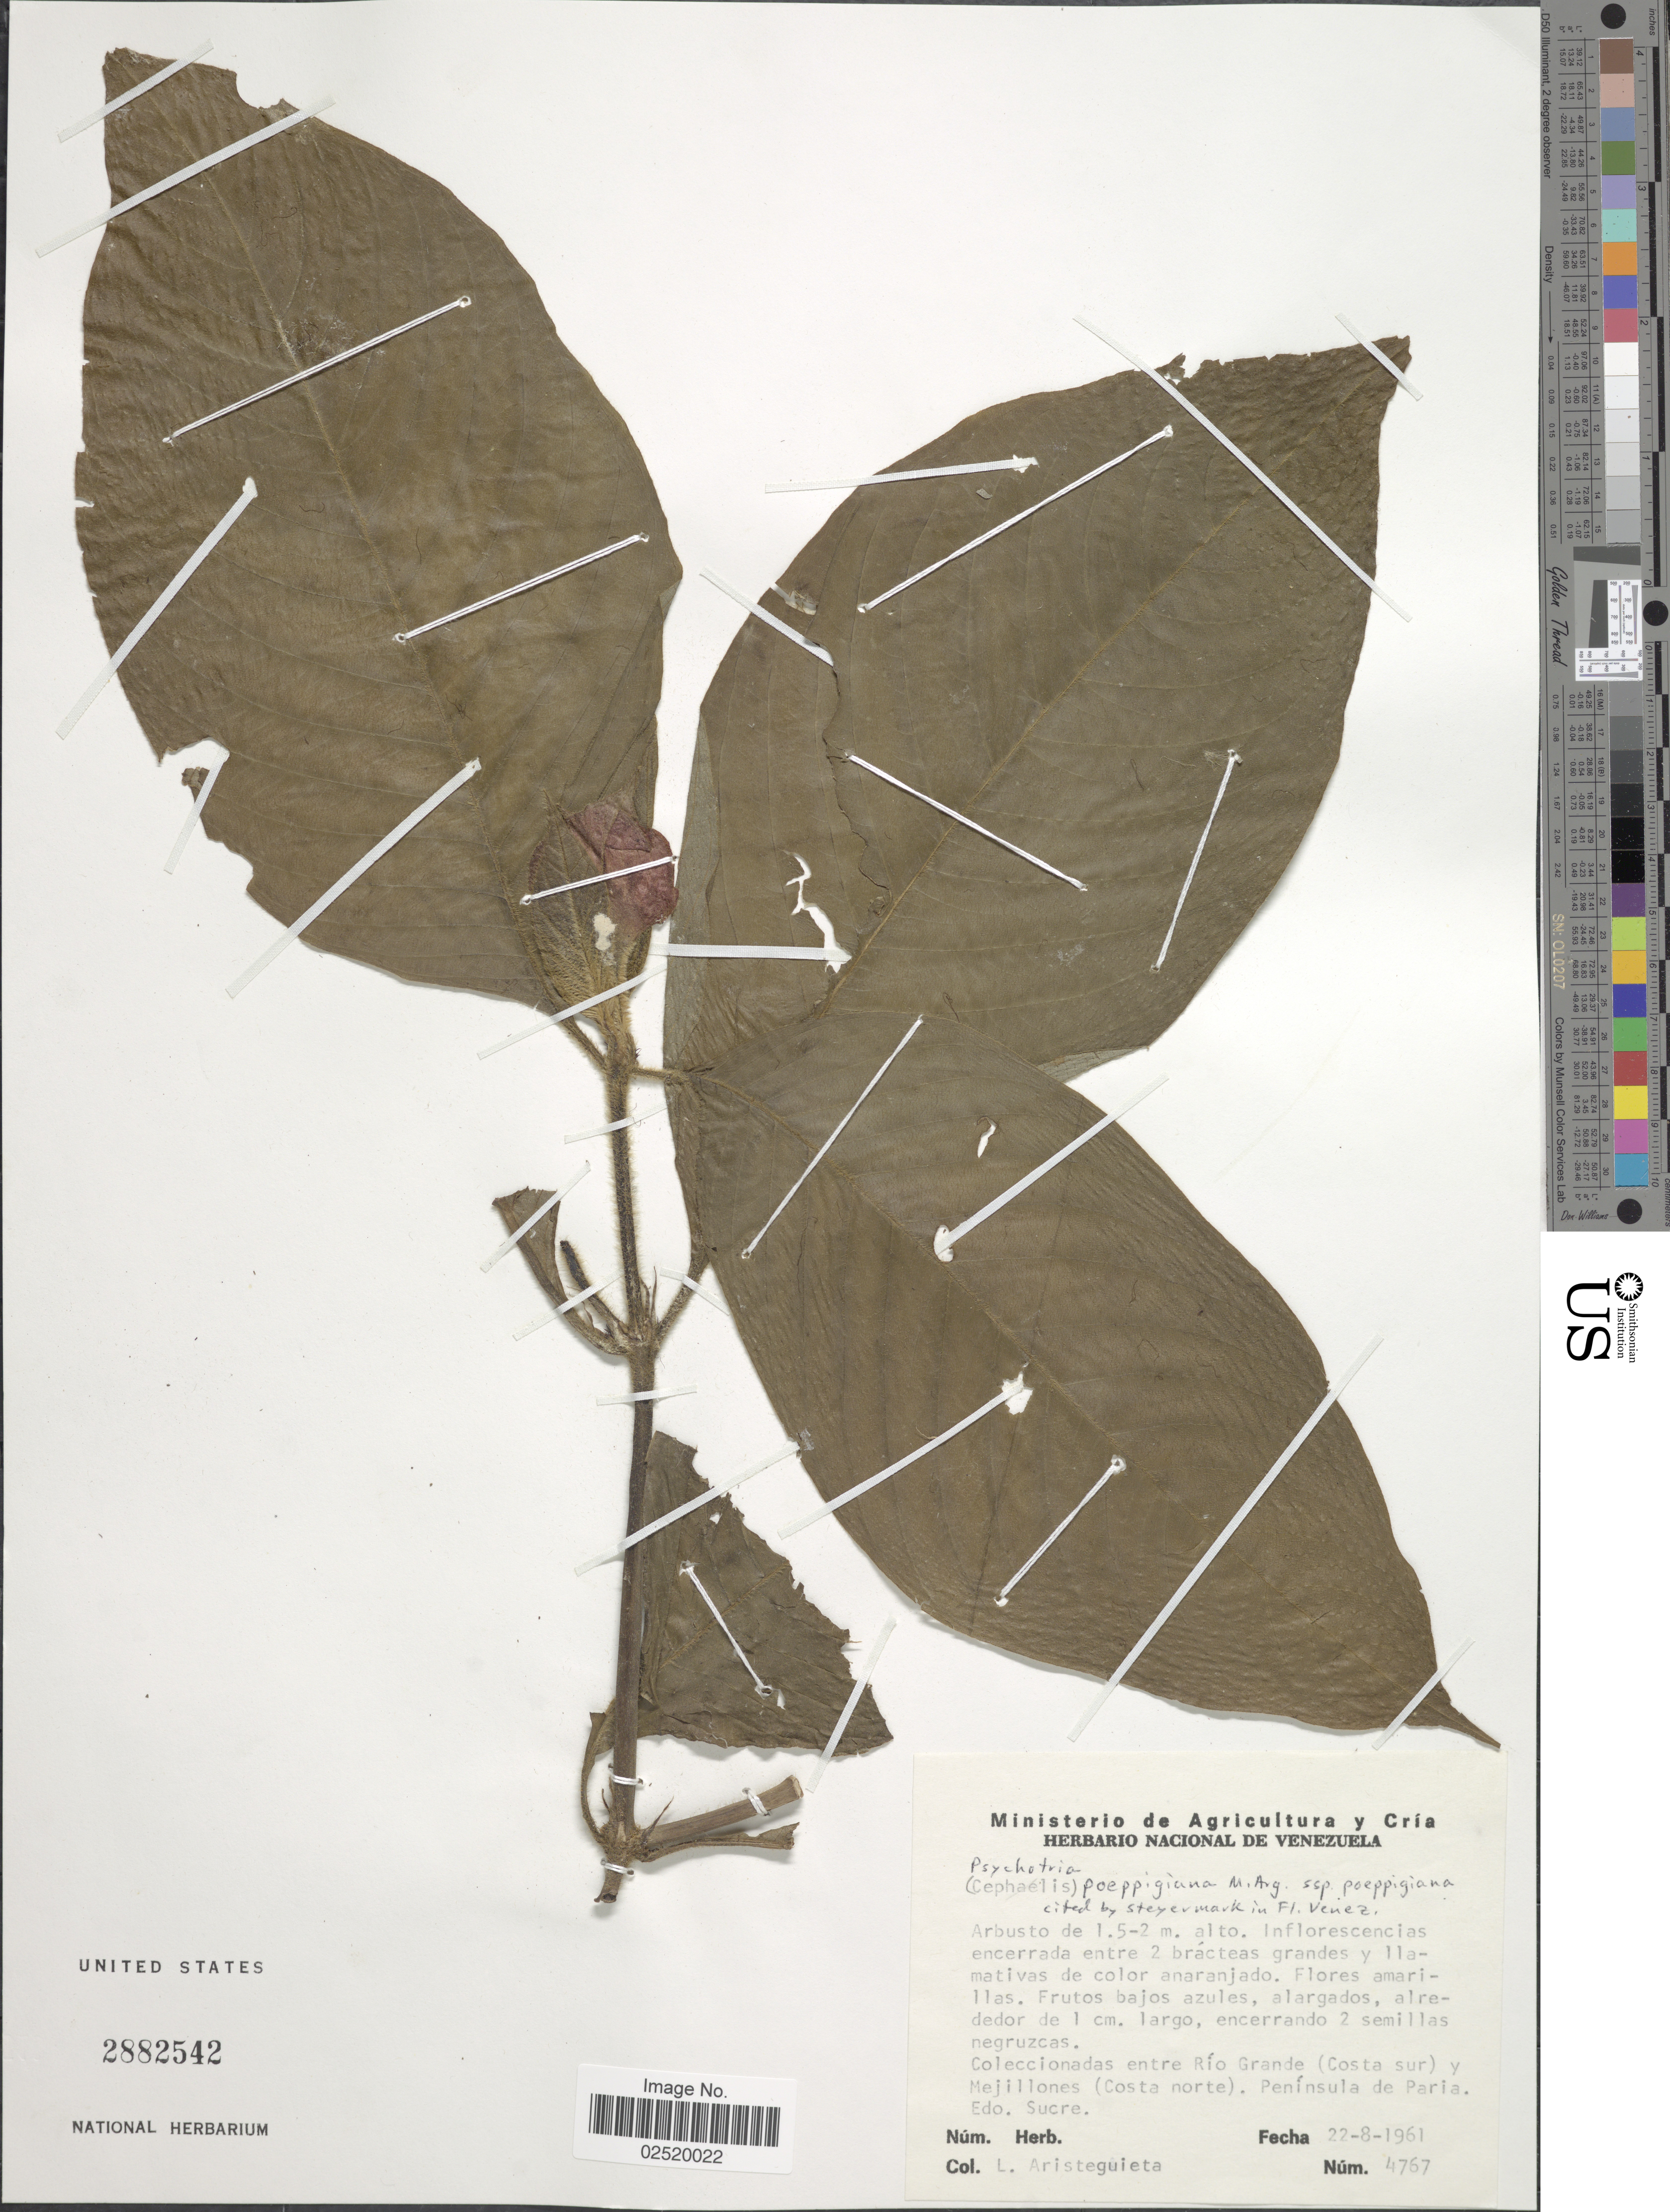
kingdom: Plantae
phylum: Tracheophyta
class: Magnoliopsida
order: Gentianales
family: Rubiaceae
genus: Psychotria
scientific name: Psychotria poeppigiana subsp. poeppigiana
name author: Müll. Arg.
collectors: L. Aristeguieta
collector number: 4767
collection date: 1961-08-22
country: Venezuela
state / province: Sucre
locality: Colleccionadas entre Rio Grande (Costa sur) y Mejillones (Costa norte) Peninsula de Paria, Edo. Sucre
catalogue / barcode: US 2882542